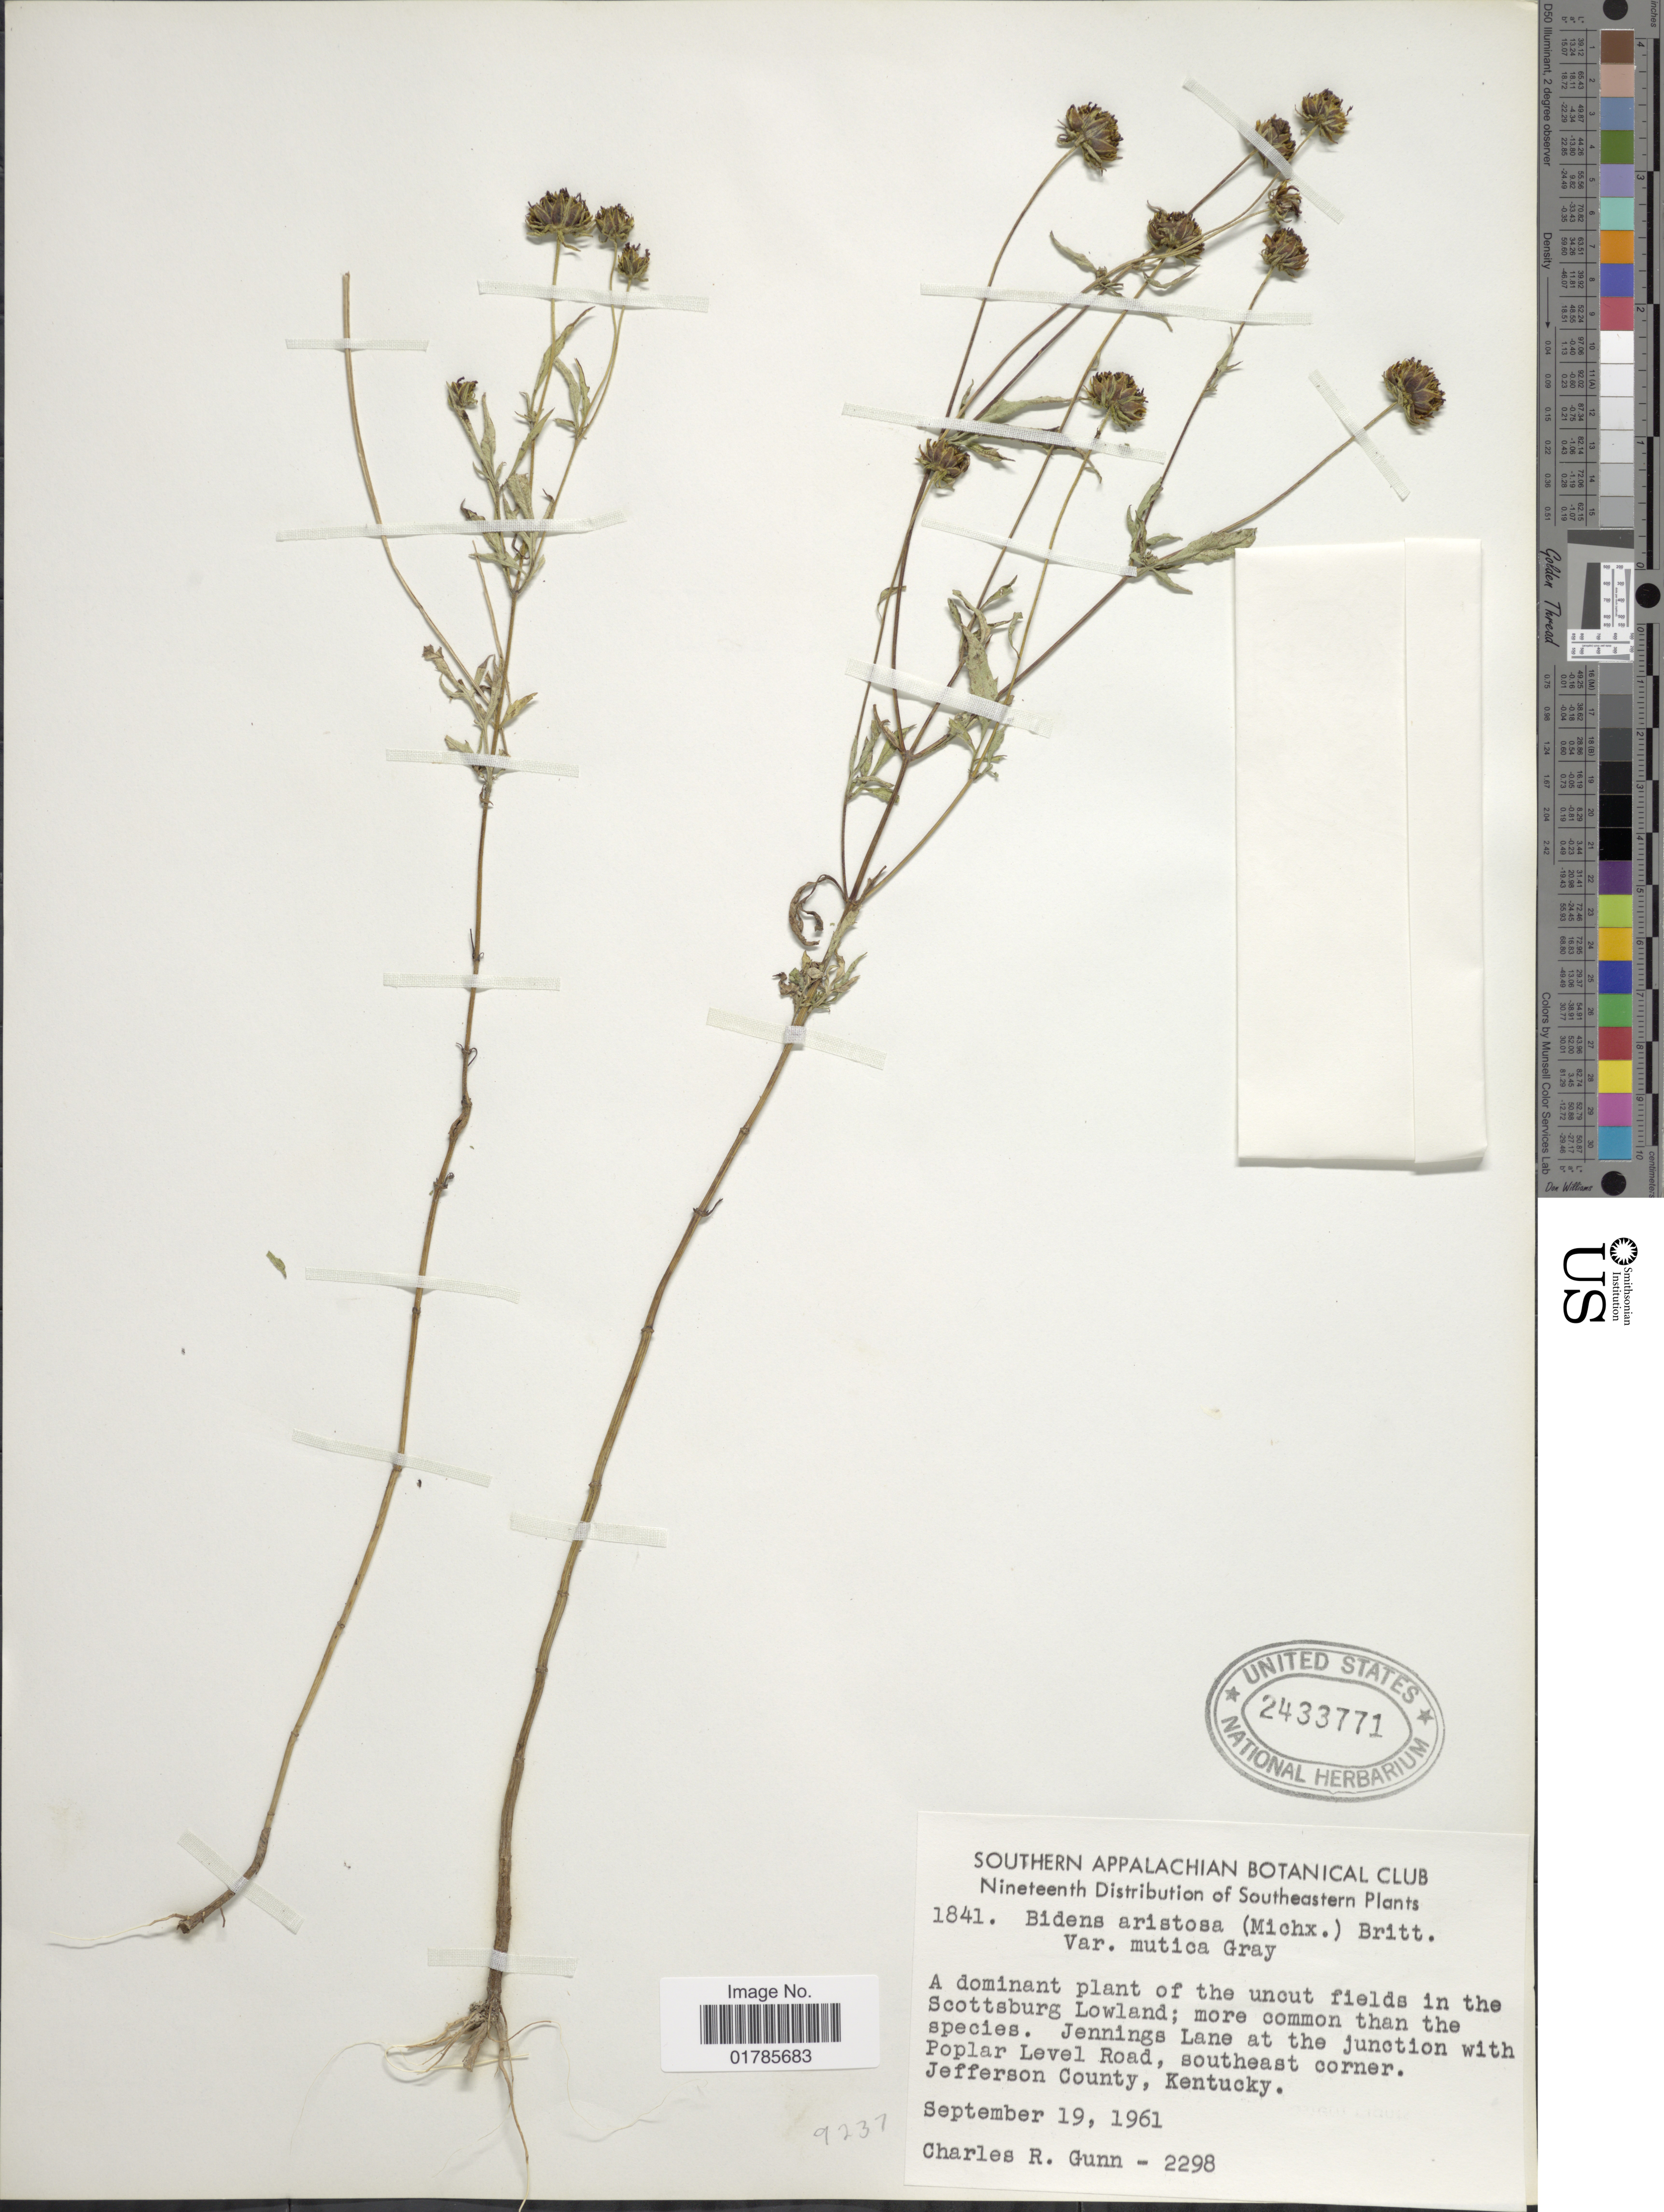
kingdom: Plantae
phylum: Tracheophyta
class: Magnoliopsida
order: Asterales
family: Asteraceae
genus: Bidens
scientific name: Bidens aristosa var. mutica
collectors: C. R. Gunn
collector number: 2298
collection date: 1961-09-19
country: United States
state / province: Kentucky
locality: Jennings Lane at the junction with Poplar Level Road, southeast corner, Jefferson County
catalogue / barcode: US 2433771